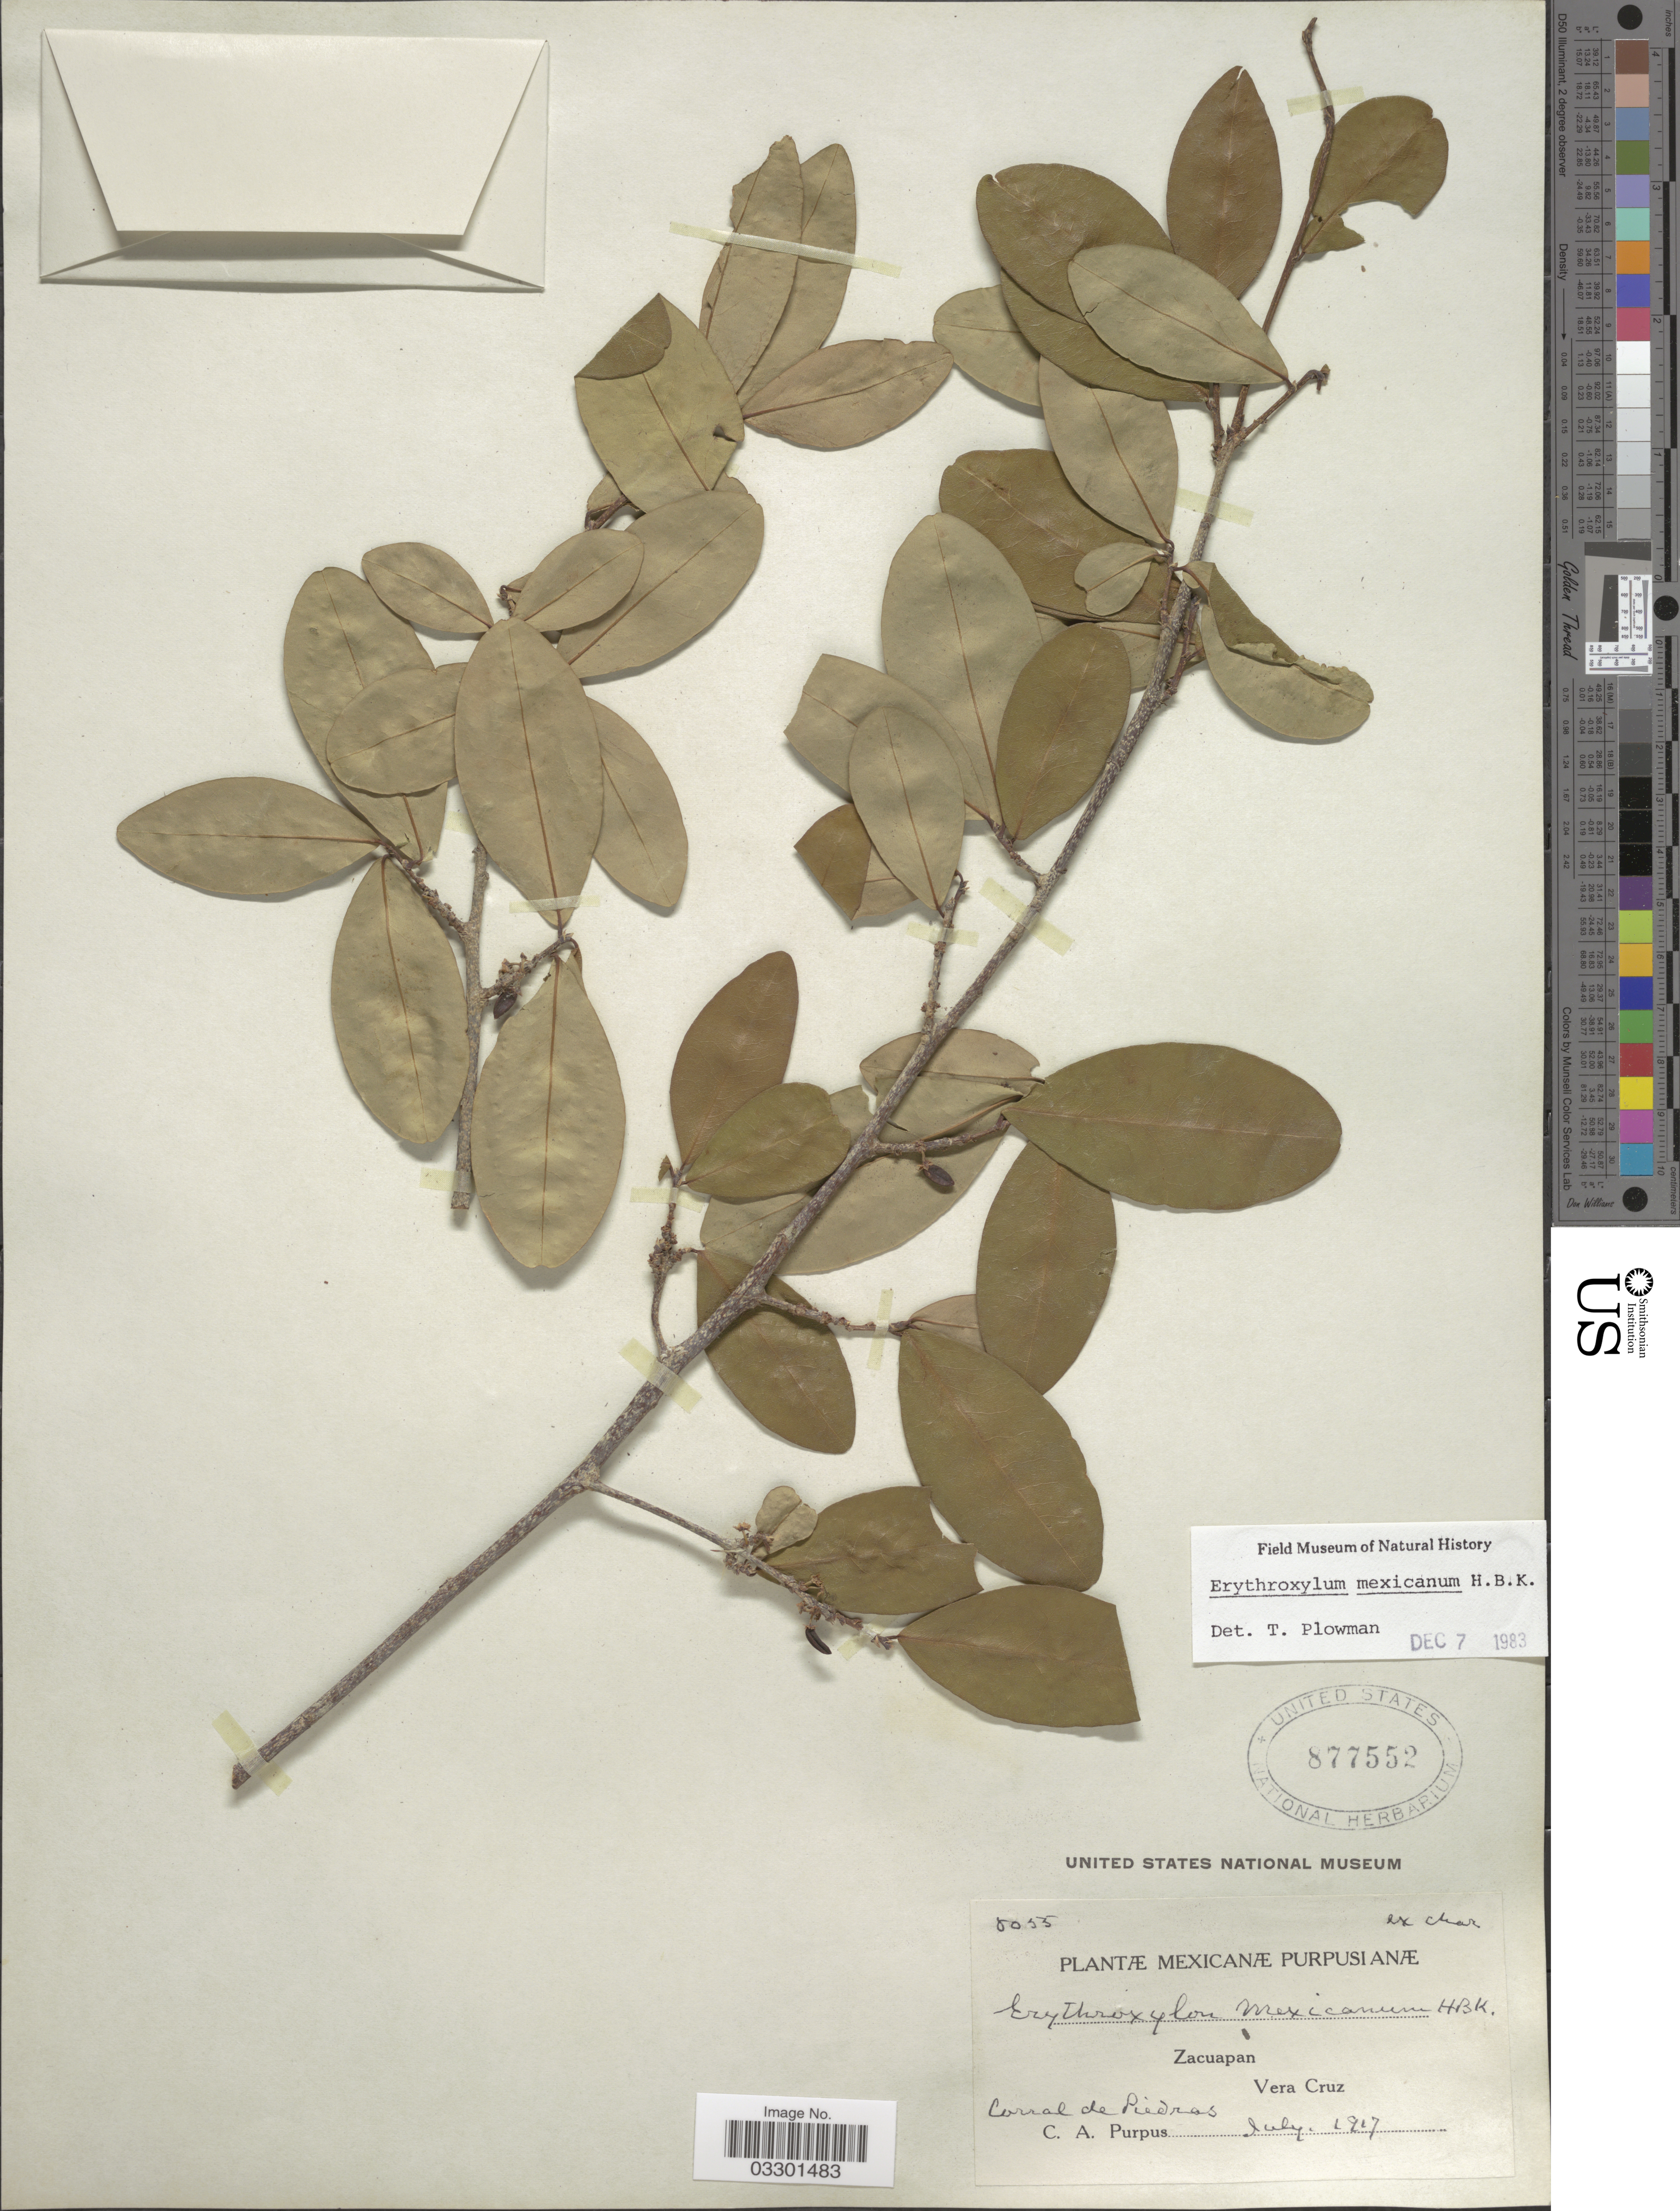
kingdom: Plantae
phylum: Tracheophyta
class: Magnoliopsida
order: Malpighiales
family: Erythroxylaceae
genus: Erythroxylum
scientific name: Erythroxylum mexicanum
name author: Kunth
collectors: C. A. Purpus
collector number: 8055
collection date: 1917-07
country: Mexico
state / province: Veracruz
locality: Zacuapan. Vera Cruz. Corral de Piedras.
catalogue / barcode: US 877552